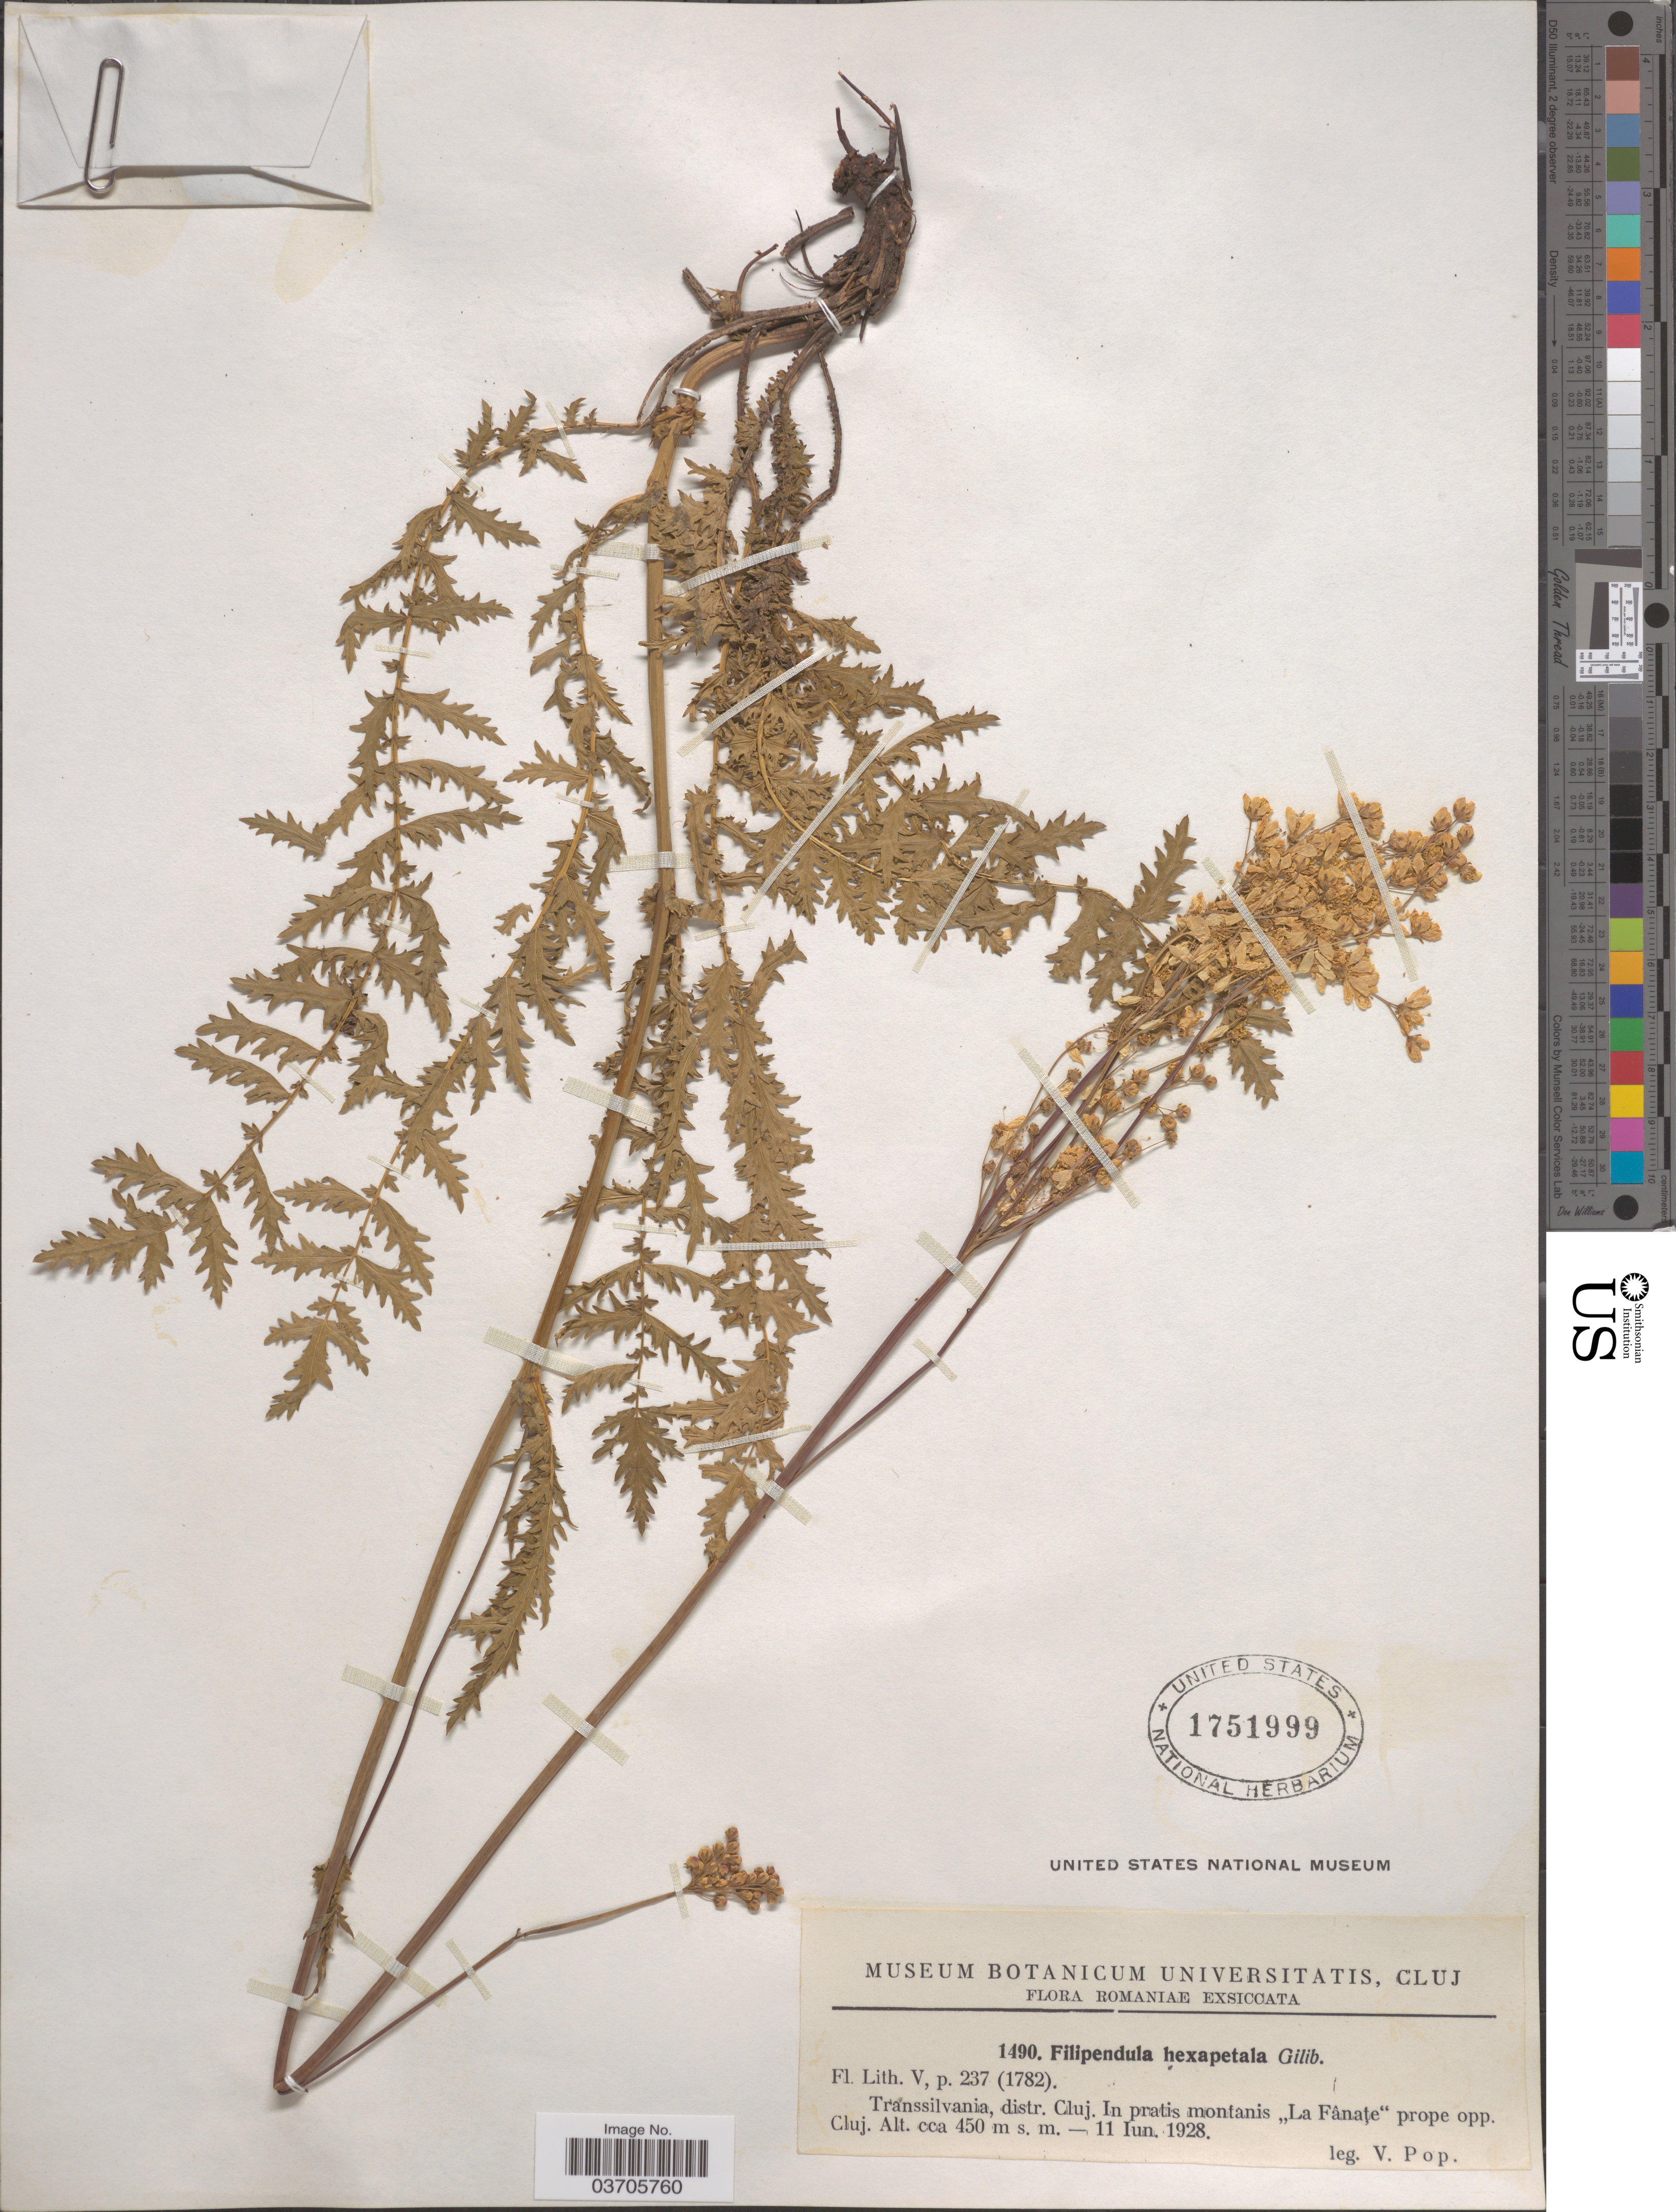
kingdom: Plantae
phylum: Tracheophyta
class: Magnoliopsida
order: Rosales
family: Rosaceae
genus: Filipendula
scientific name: Filipendula hexapetala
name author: Gilib.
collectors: V. Pop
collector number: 1490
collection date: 1928-06-11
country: Romania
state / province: Cluj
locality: Transsilvania, distr. Cluj. In pratis montanis "La Fânaţe" prope opp. Cluj.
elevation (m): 450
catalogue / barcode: US 1751999